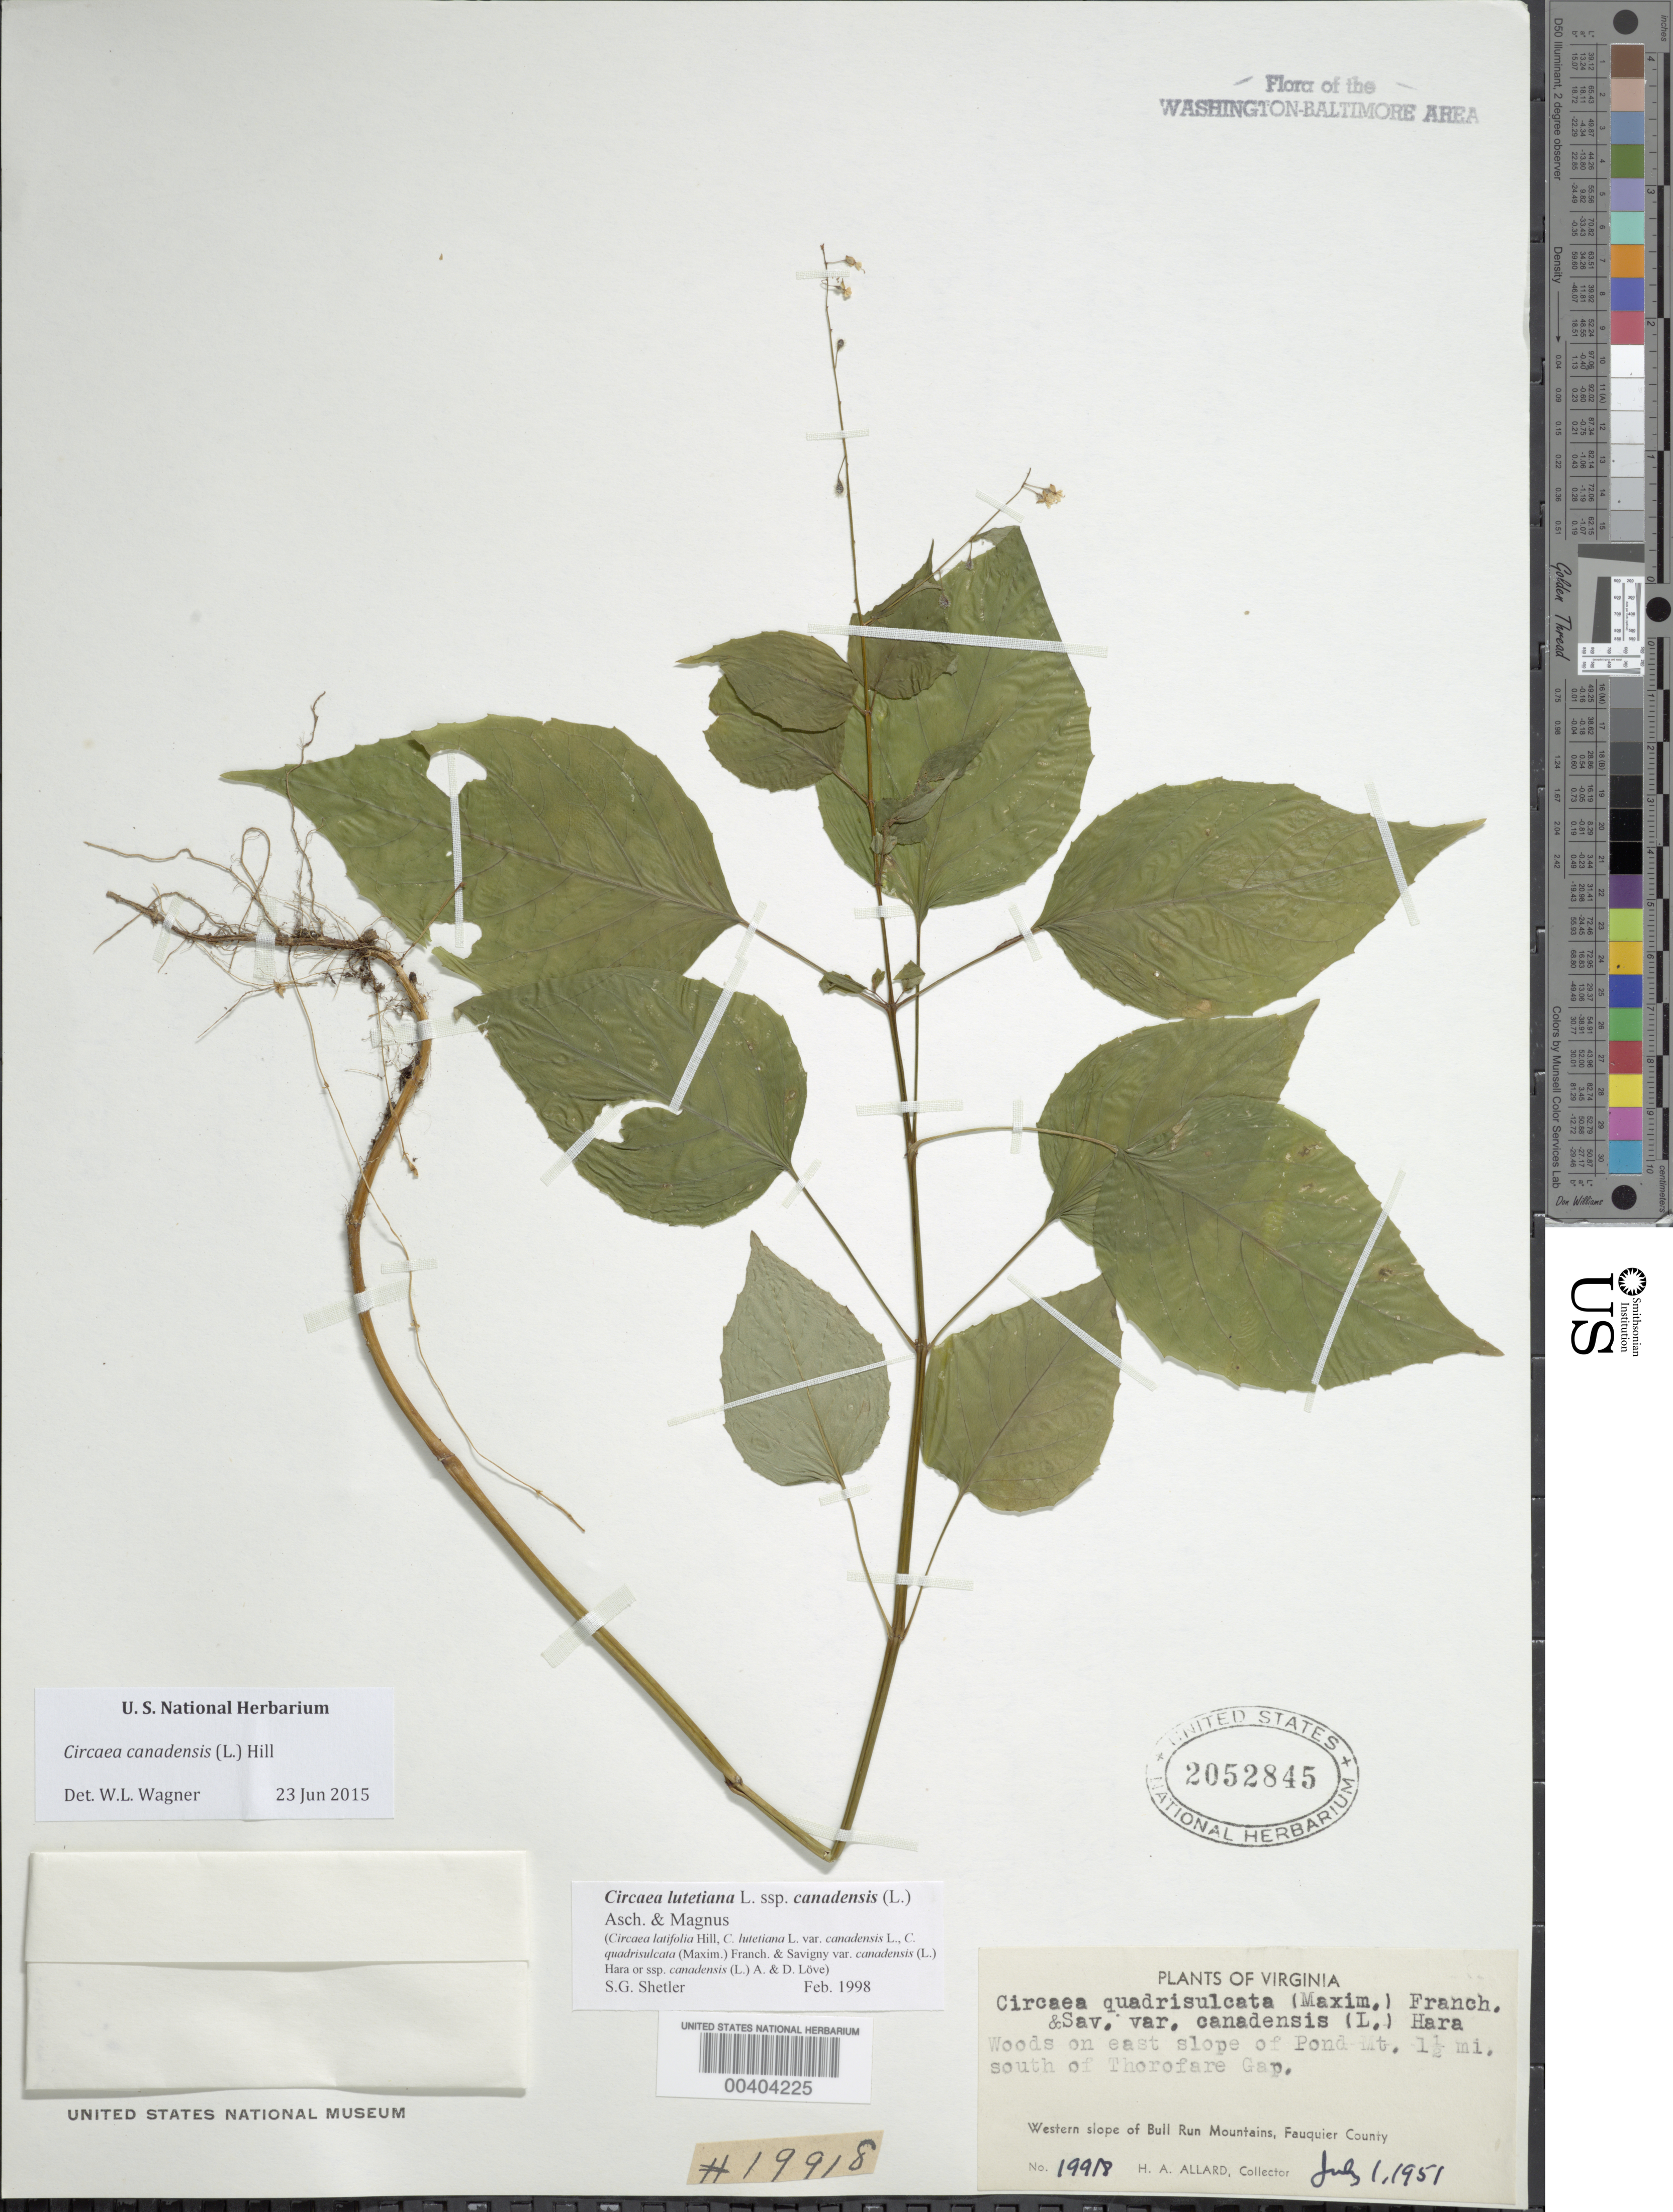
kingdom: Plantae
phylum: Tracheophyta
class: Magnoliopsida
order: Myrtales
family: Onagraceae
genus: Circaea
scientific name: Circaea canadensis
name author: (L.) Hill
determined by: Wagner, W. L., (BOT), Smithsonian Institution - National Museum of Natural History (UNITED STATES)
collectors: H. A. Allard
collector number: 19918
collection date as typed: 01 Jul 1951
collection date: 1951-07-01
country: United States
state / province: Virginia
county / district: Fauquier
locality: E slope of Pond Mt. 1.5 Mi., S of Thorofare Gap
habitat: Woods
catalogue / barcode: US 2052845